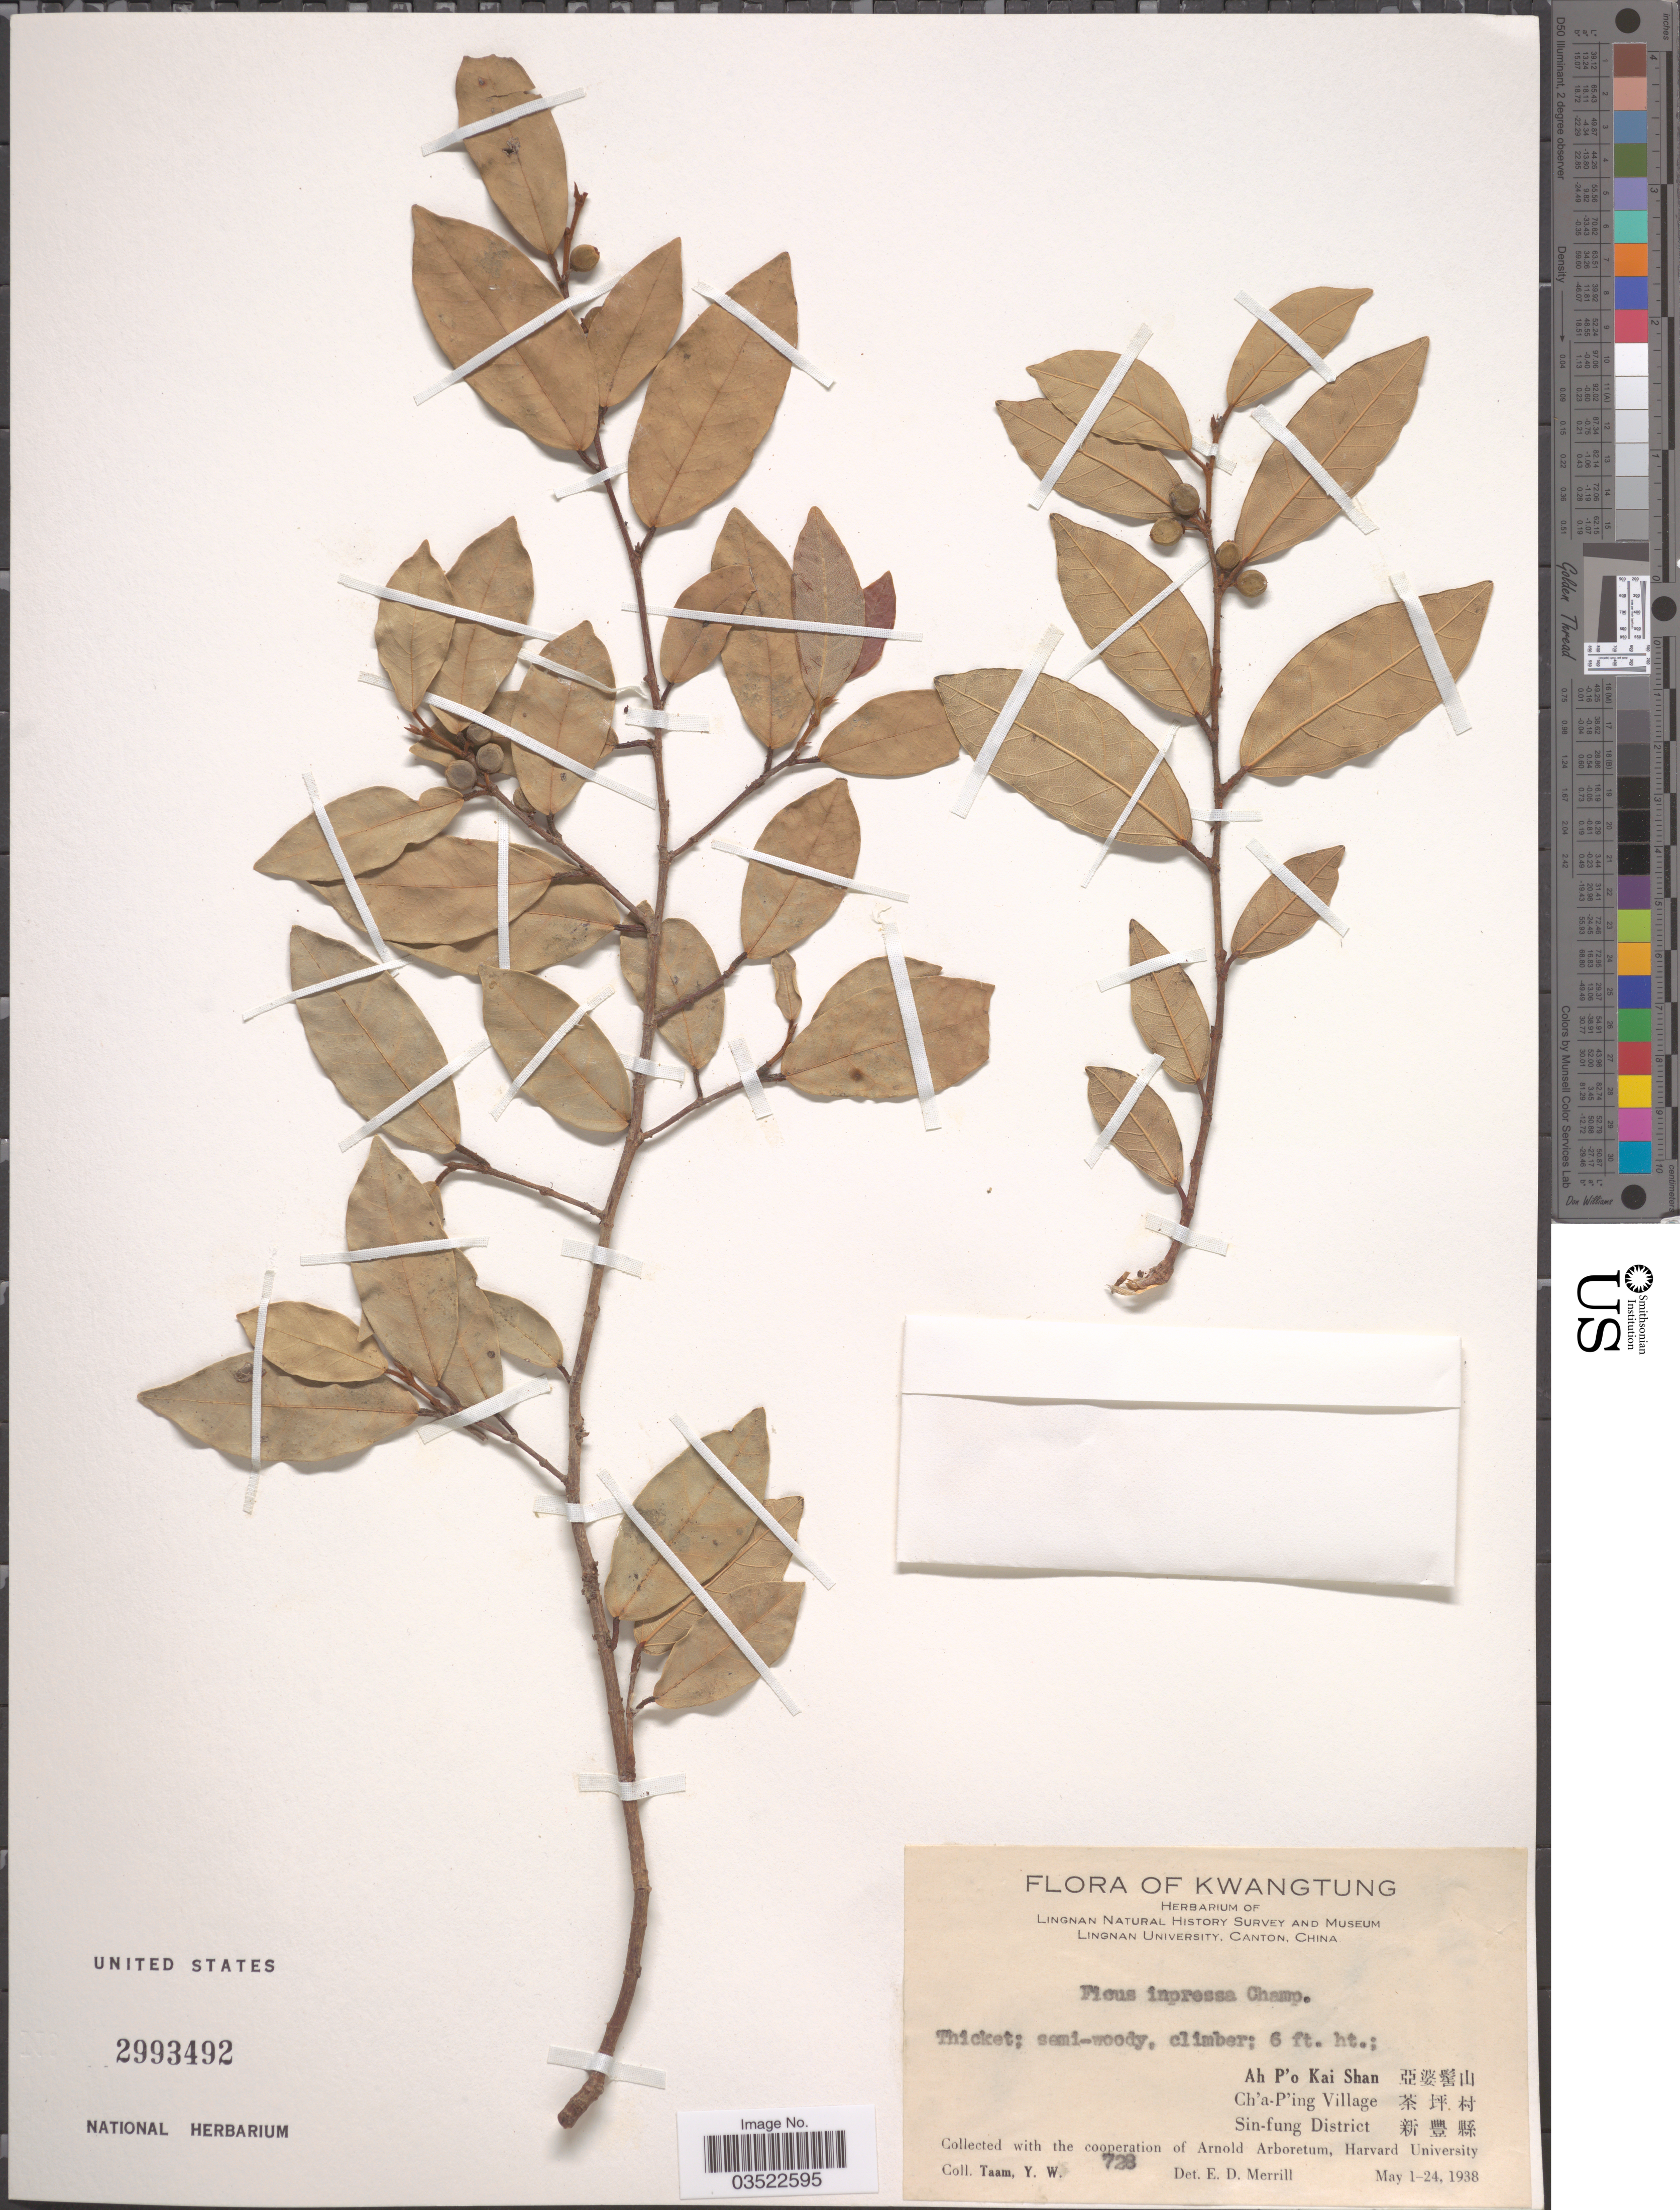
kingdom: Plantae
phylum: Tracheophyta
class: Magnoliopsida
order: Rosales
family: Moraceae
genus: Ficus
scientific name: Ficus sarmentosa var. impressa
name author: (Champ. ex Benth.) Corner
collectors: Y. W. Taam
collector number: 728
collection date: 1938-05-01/1938-05-24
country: China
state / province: Guangdong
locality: Kwangtung. Ah P'o Kai Shan X. Ch'a-P'ing Village X. Sin-fung District X.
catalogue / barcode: US 2993492